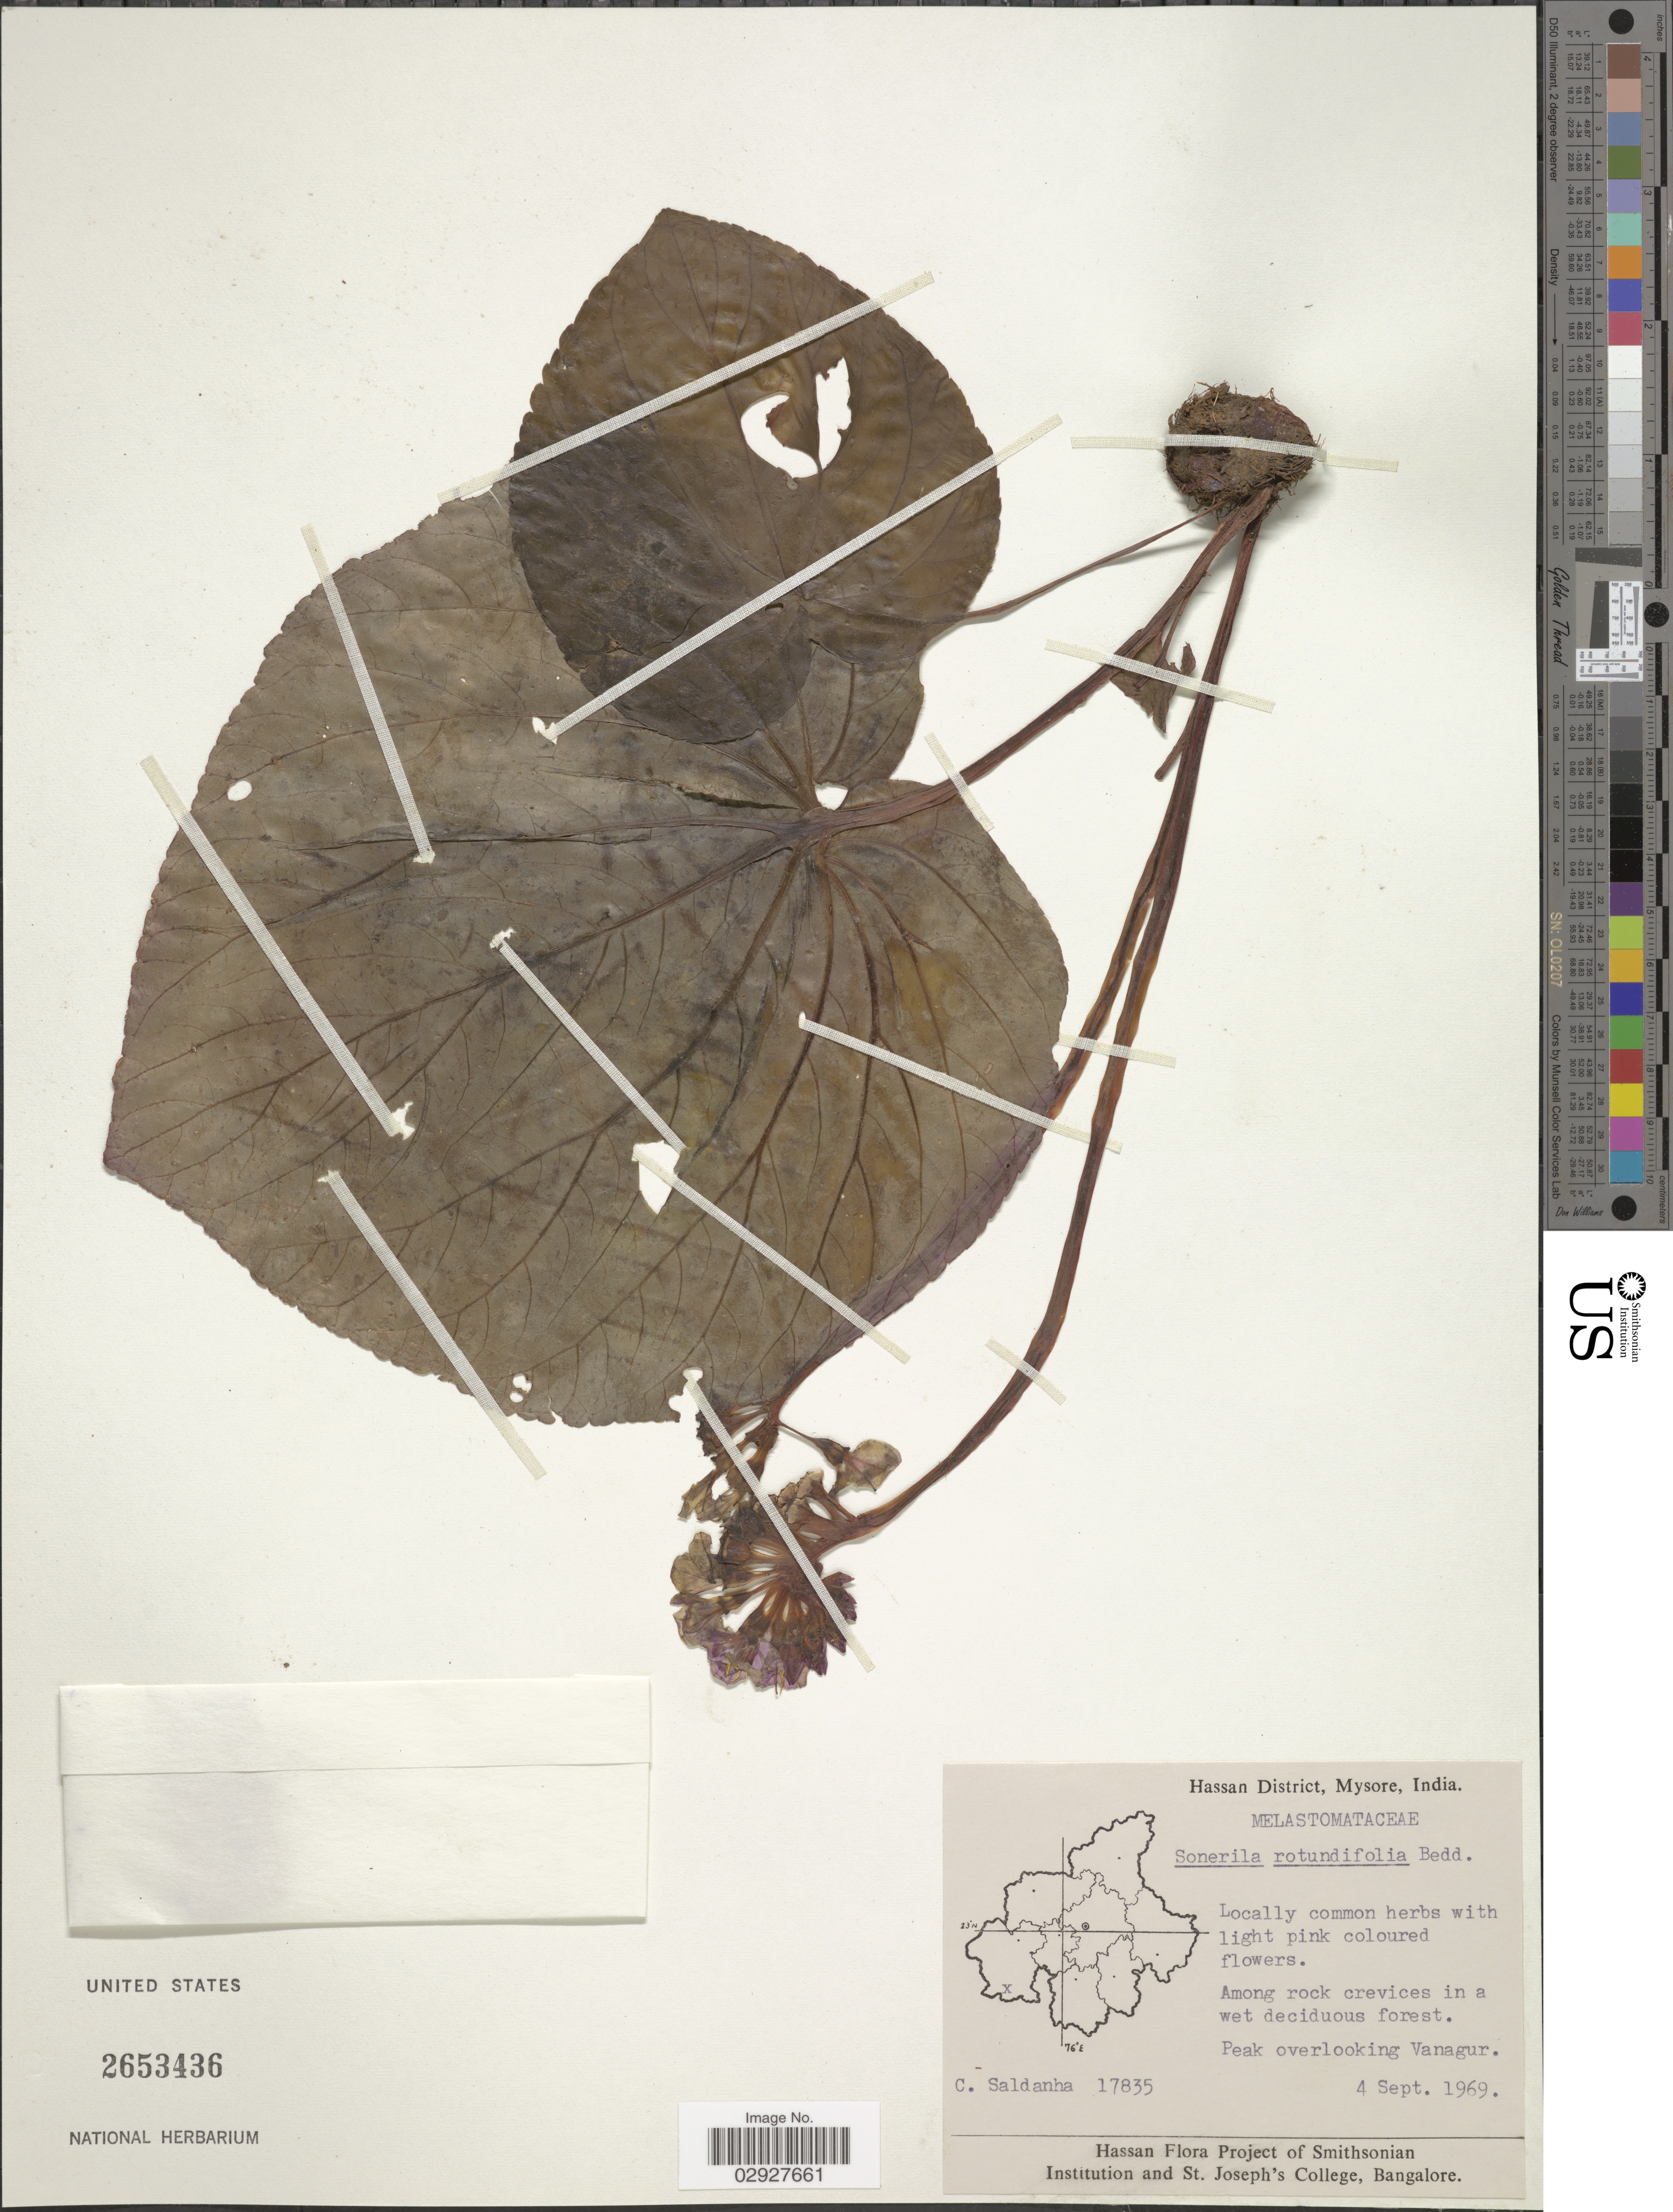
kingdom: Plantae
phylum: Tracheophyta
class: Magnoliopsida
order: Myrtales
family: Melastomataceae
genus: Sonerila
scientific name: Sonerila rotundifolia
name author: Bedd.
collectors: C. Saldanha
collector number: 17835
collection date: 1969-09-04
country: India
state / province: Karnataka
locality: Hassan District, Mysore. Peak overlooking Vanagur.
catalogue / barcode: US 2653436